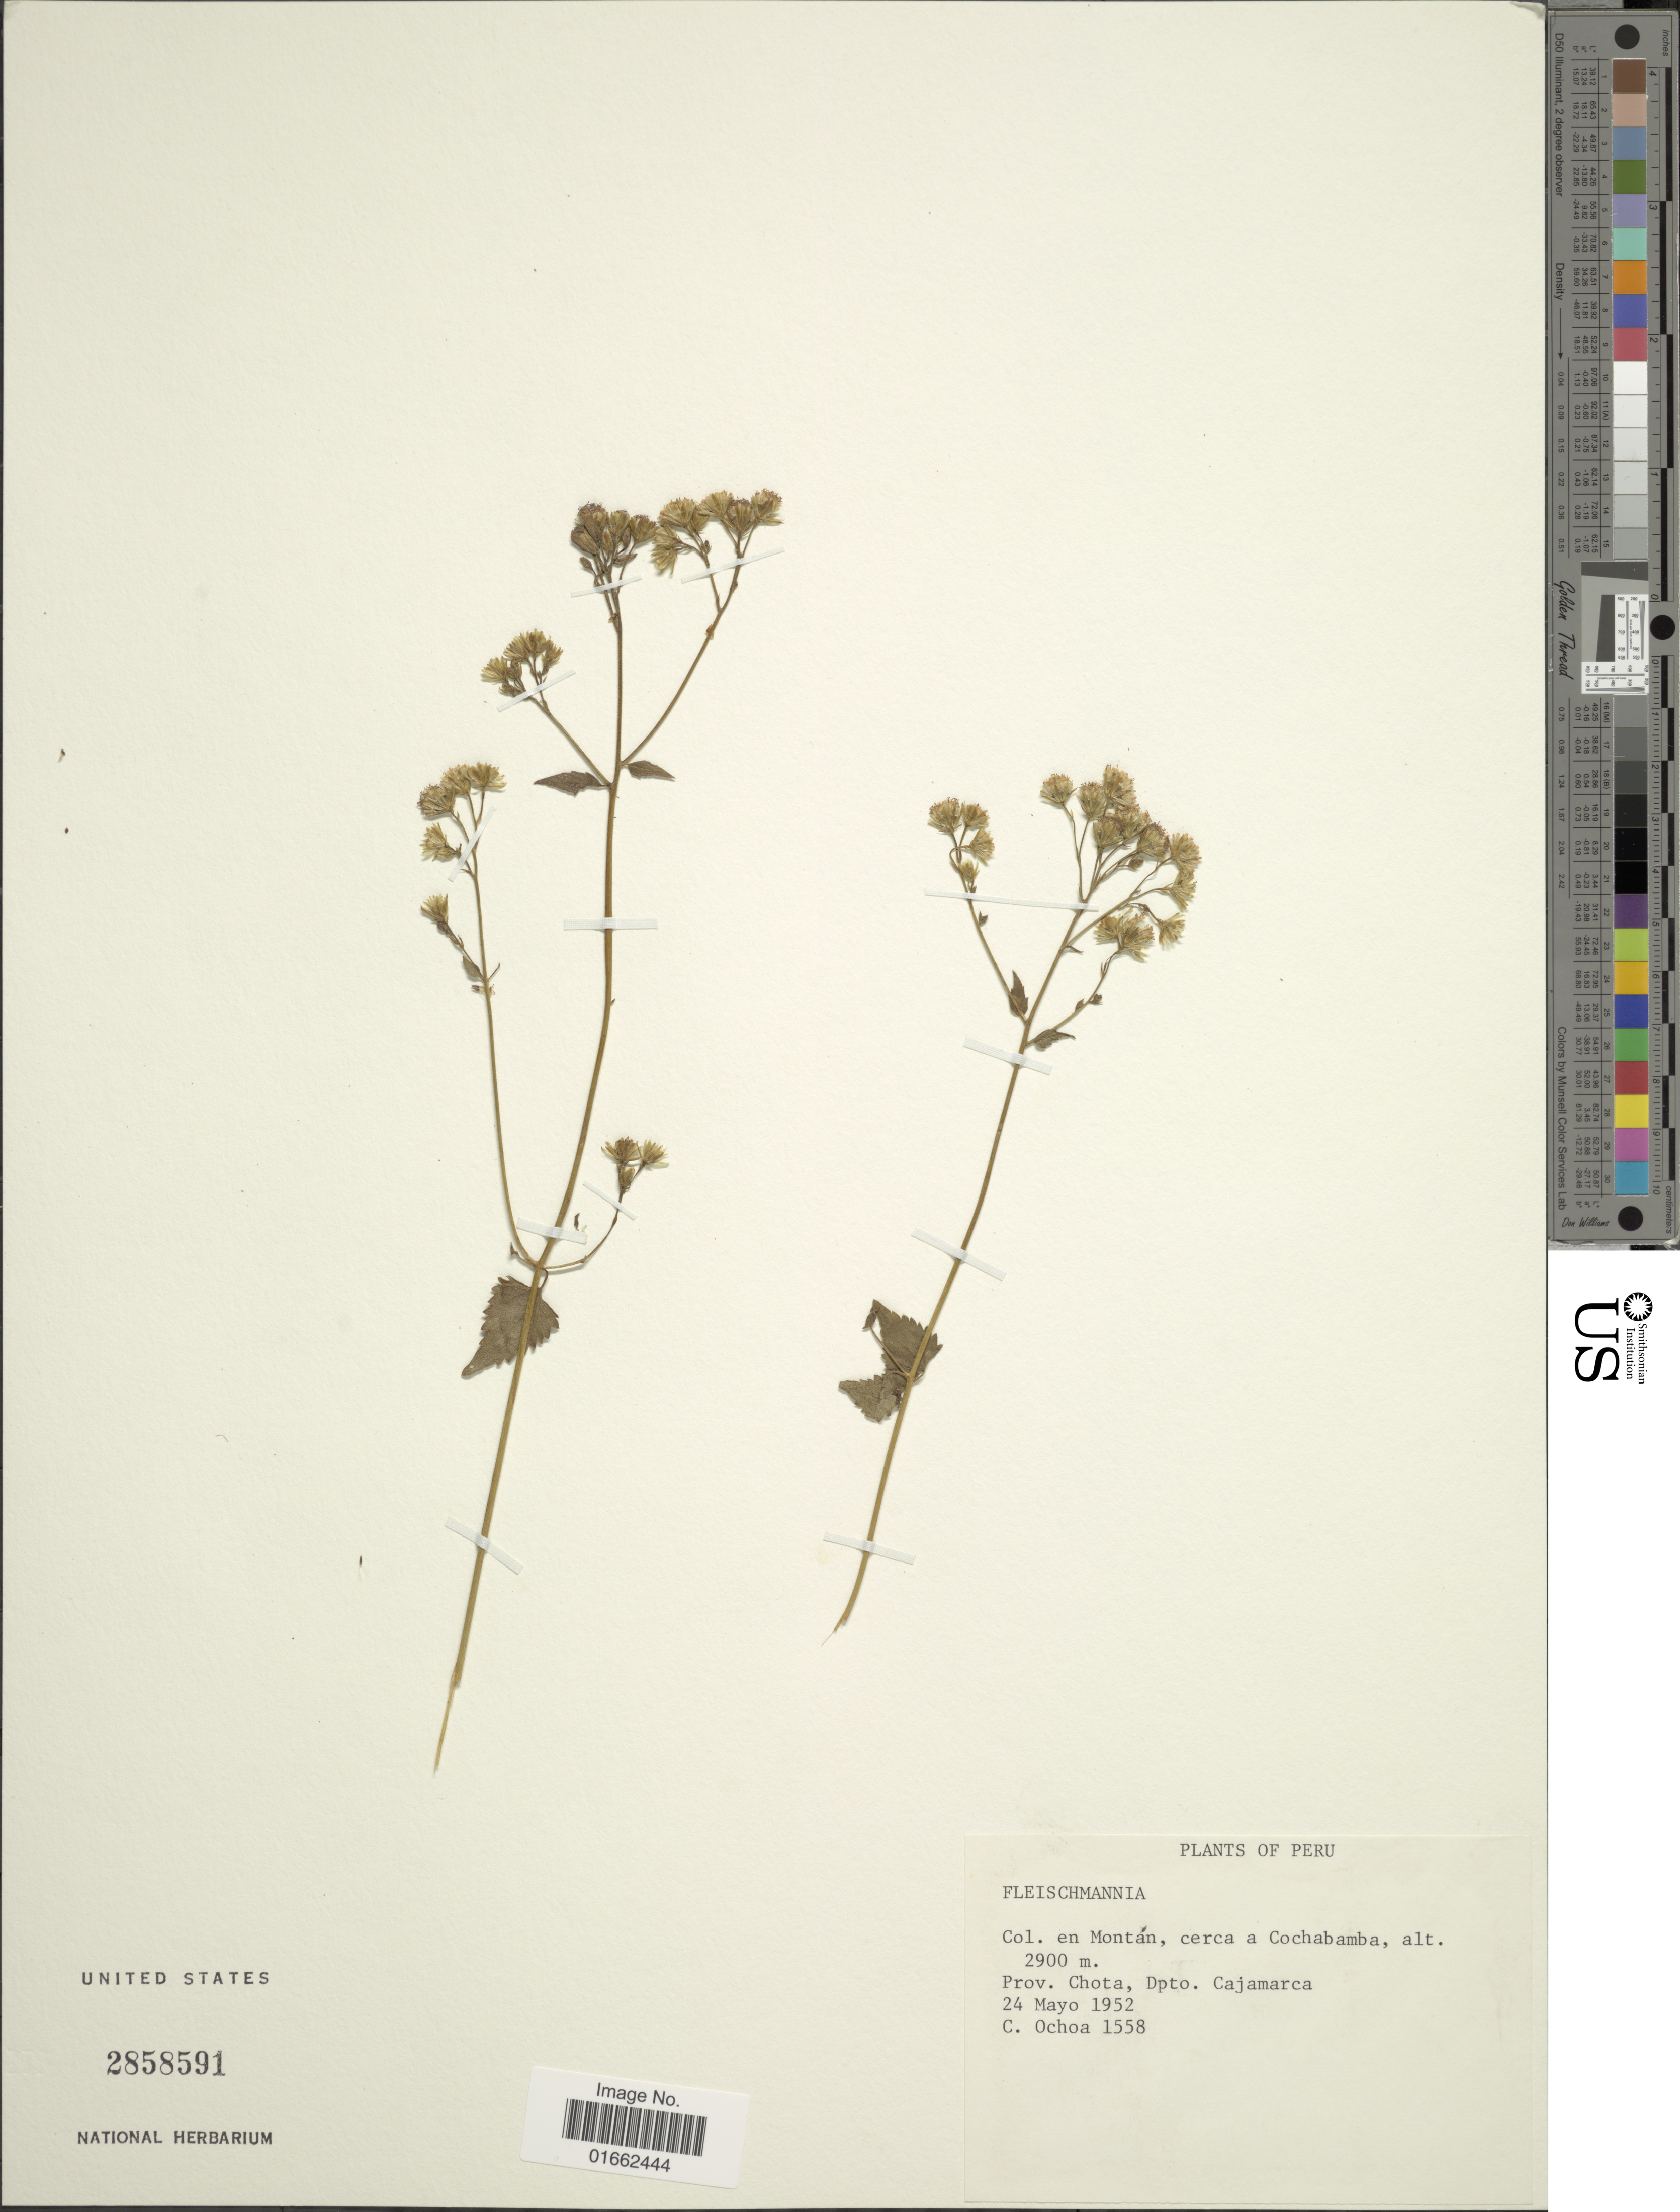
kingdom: Plantae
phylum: Tracheophyta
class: Magnoliopsida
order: Asterales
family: Asteraceae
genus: Fleischmannia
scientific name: Fleischmannia fragilis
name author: (B.L. Rob.) R.M. King & H. Rob.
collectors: C. Ochoa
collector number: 1558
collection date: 1952-05-24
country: Peru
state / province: Cajamarca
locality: Col. en Montán, cerca a Cochabamba. Prov. Chota, Dpto. Cajamarca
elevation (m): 2900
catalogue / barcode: US 2858591